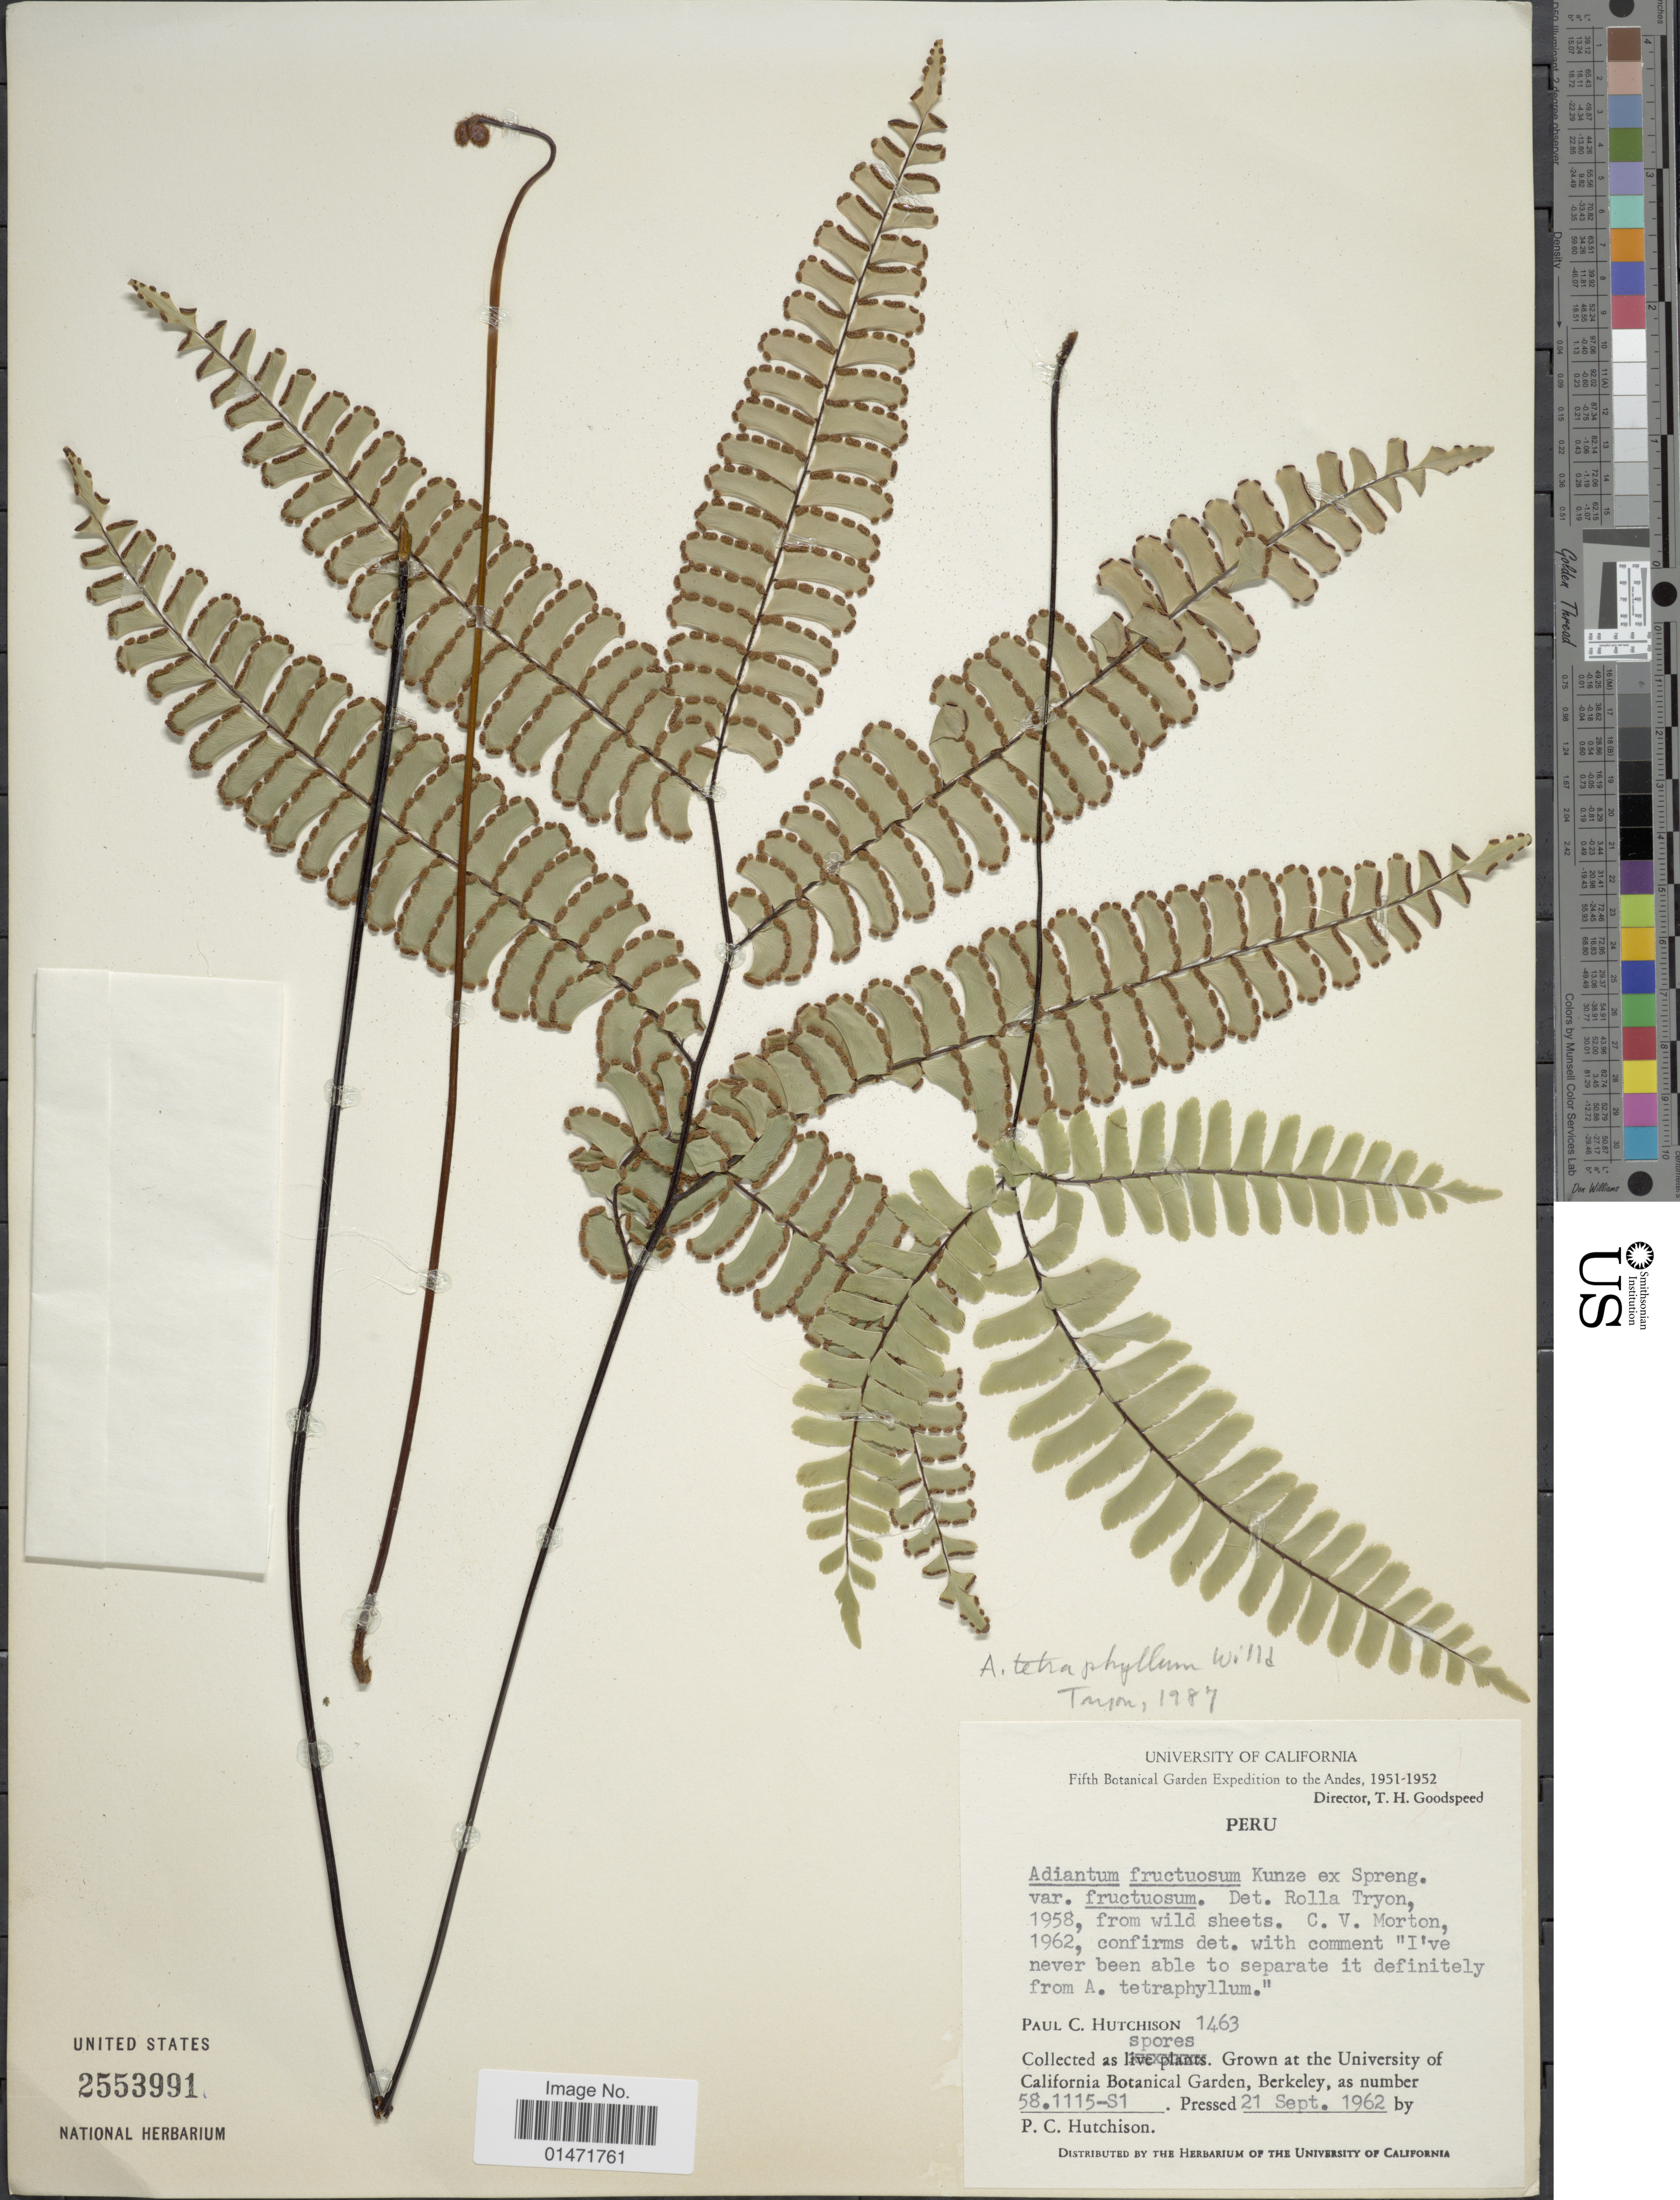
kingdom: Plantae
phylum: Tracheophyta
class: Polypodiopsida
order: Polypodiales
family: Pteridaceae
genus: Adiantum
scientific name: Adiantum tetraphyllum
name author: Humb. & Bonpl. ex Willd.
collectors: P. C. Hutchison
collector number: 1463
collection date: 1962-09-21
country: Peru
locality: Grown at the University of California Botanical Garden, Berkeley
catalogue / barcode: US 2553991